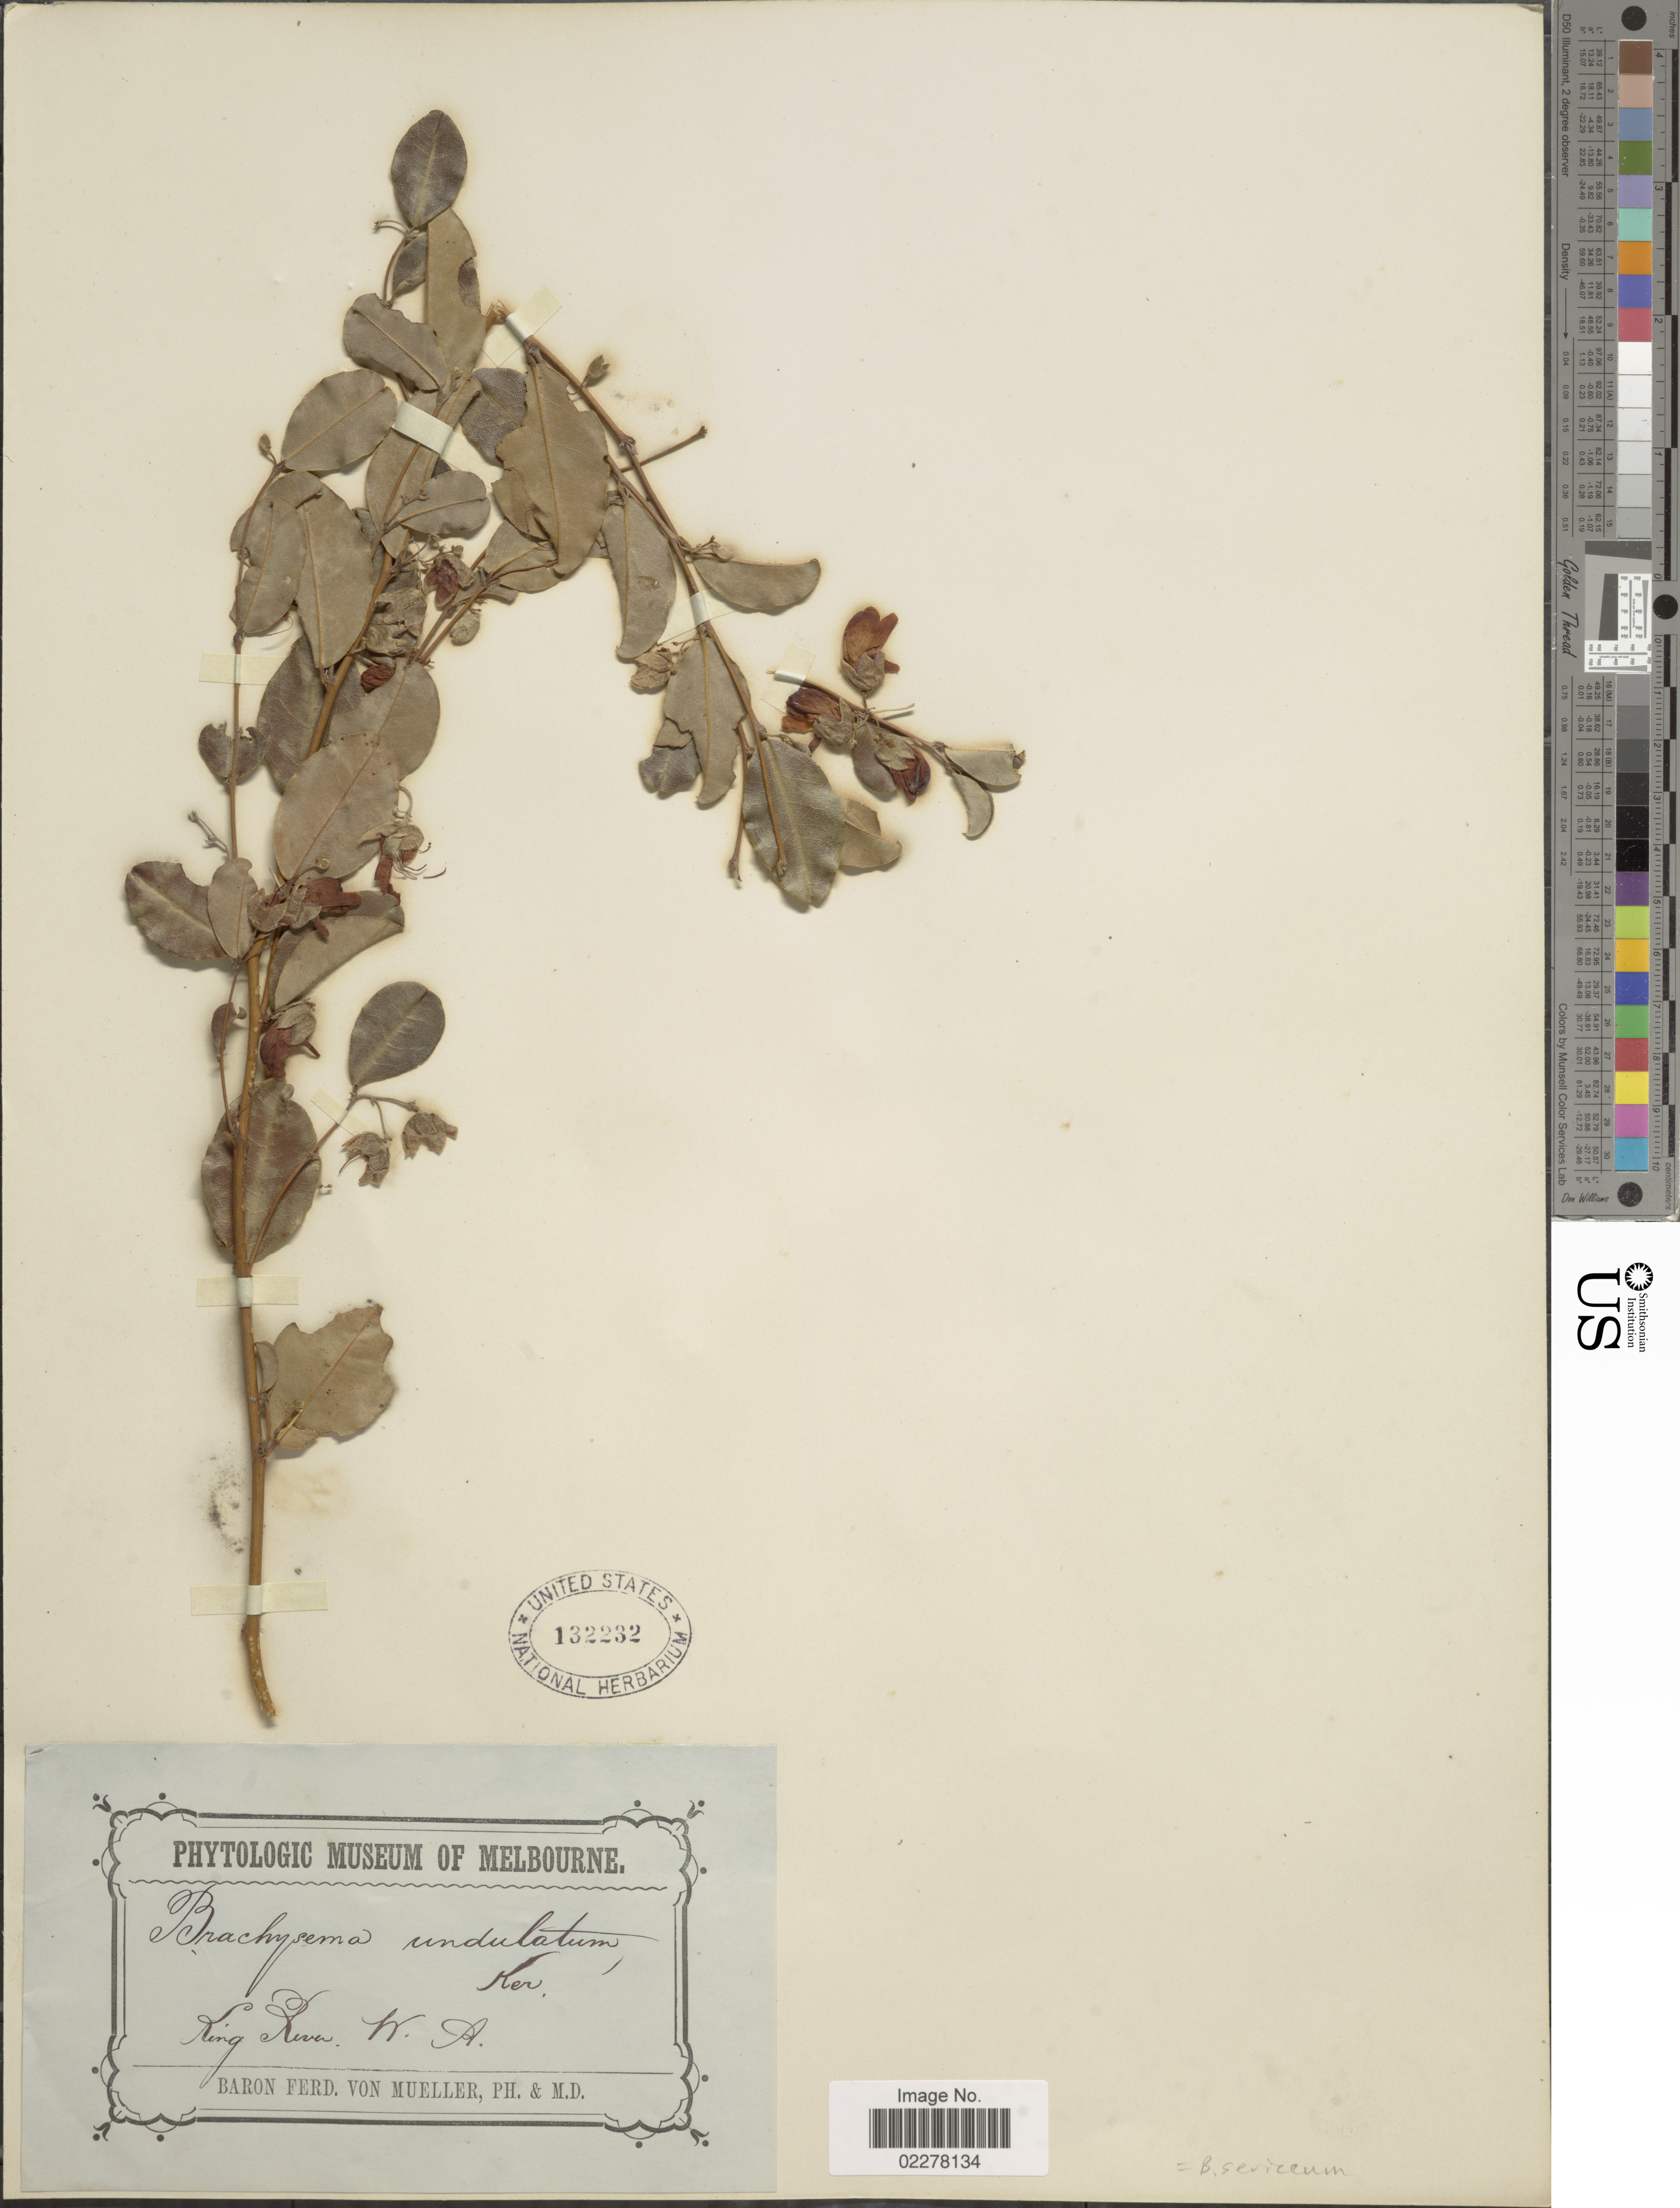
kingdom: Plantae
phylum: Tracheophyta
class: Magnoliopsida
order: Fabales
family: Fabaceae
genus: Gastrolobium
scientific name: Gastrolobium sericeum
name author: (Sm.) G. Chandler & Crisp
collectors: F. von Mueller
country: Australia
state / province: Western Australia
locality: King River. W.A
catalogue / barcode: US 132232